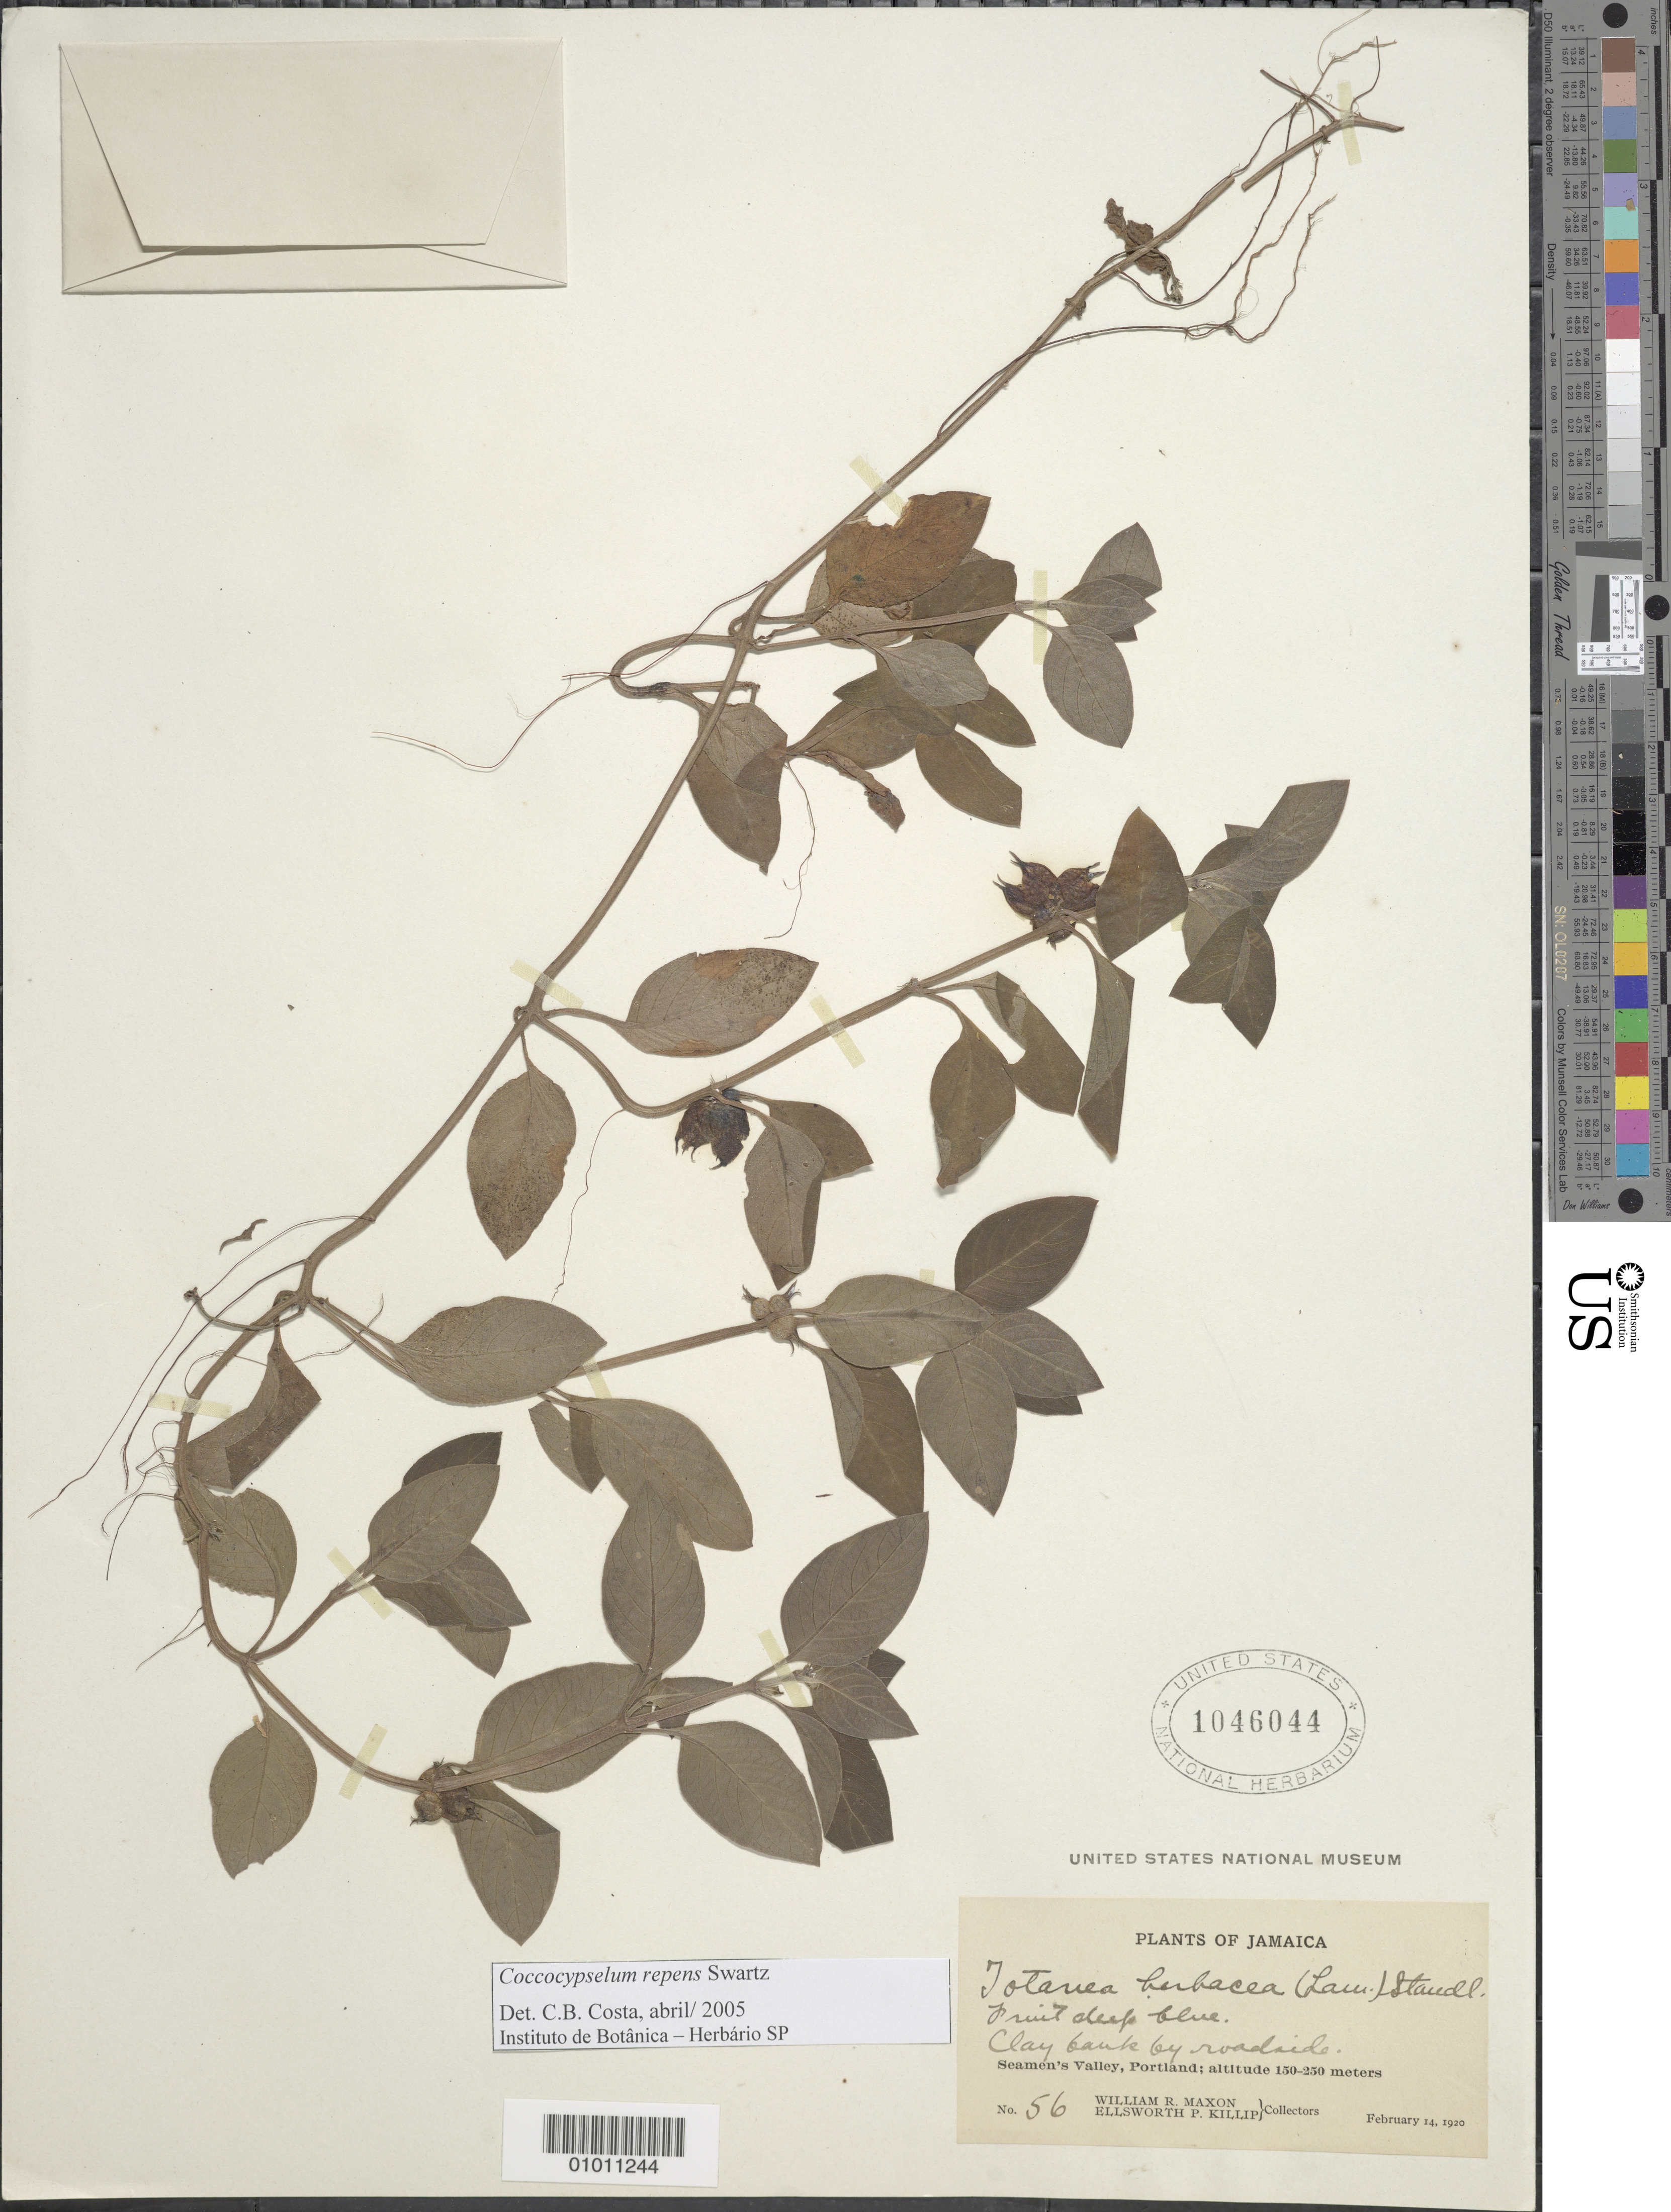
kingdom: Plantae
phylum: Tracheophyta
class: Magnoliopsida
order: Gentianales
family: Rubiaceae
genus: Coccocypselum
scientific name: Coccocypselum repens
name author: Sw.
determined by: Costa, C. B.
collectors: W. R. Maxon & E. P. Killip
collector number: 56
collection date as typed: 14 Feb 1920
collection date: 1920-02-14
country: Jamaica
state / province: Portland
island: Jamaica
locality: Seamen's Valley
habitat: Clay bank by roadside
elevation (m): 150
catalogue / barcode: US 1046044